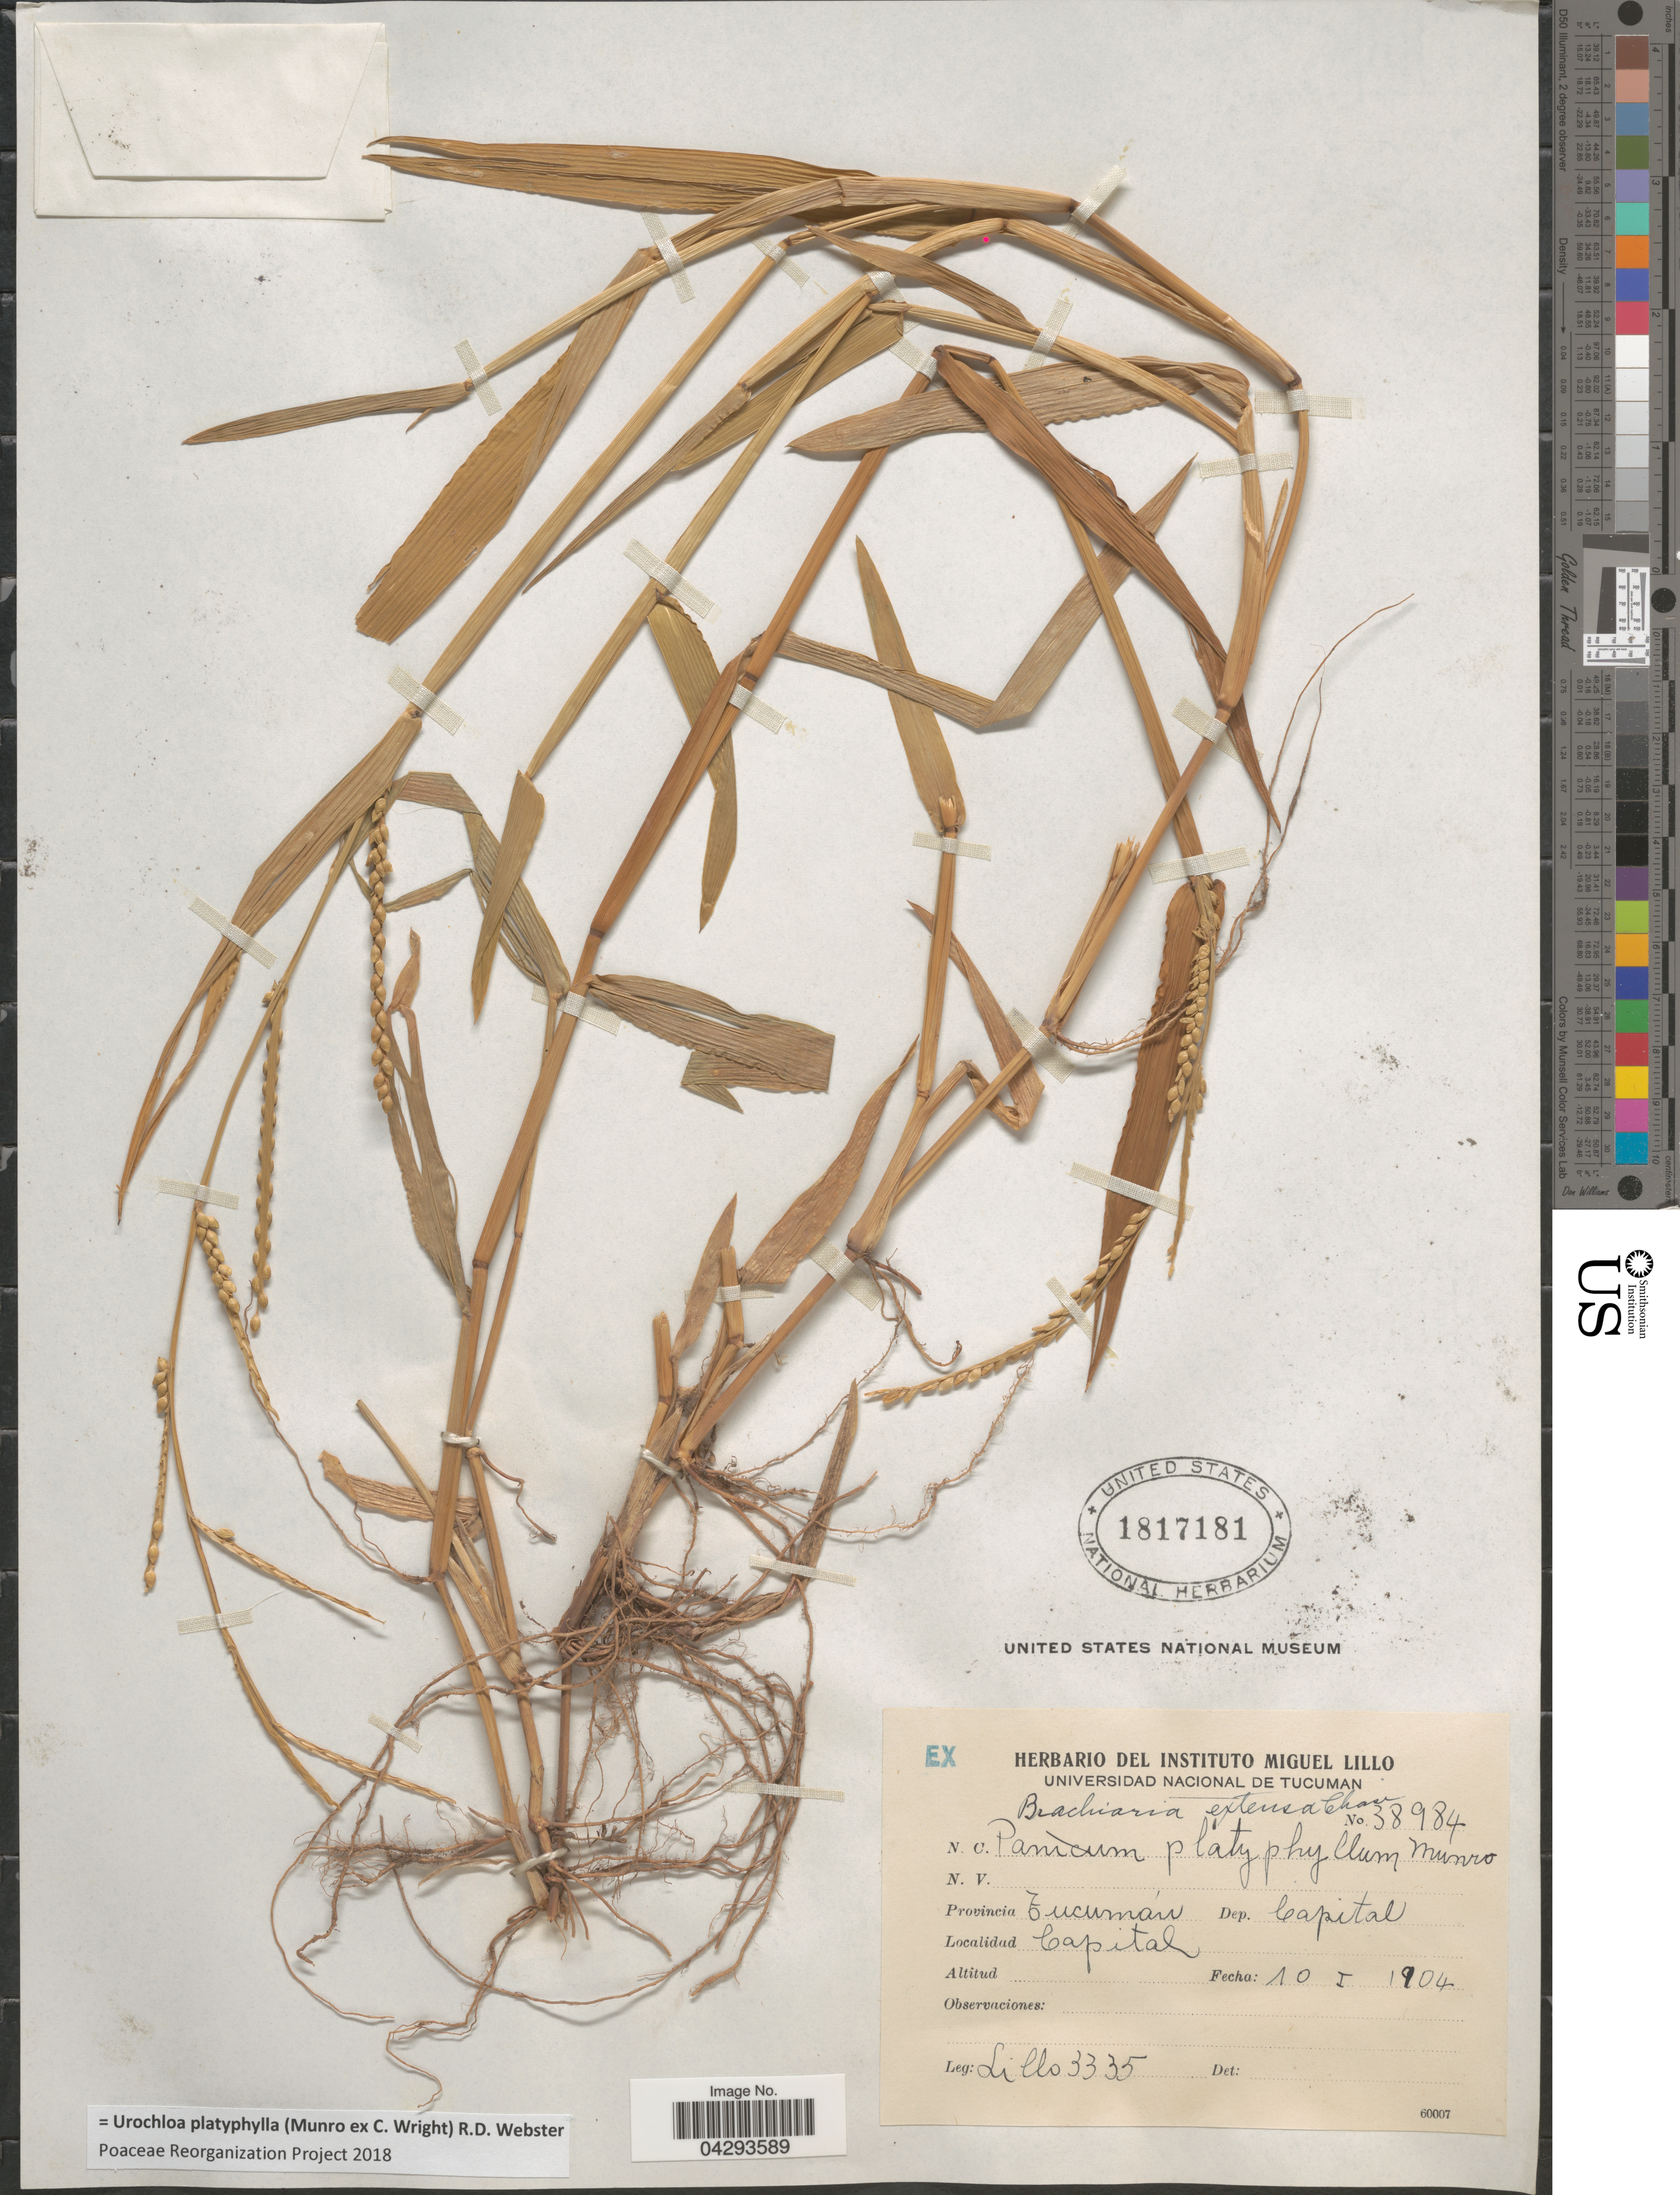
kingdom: Plantae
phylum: Tracheophyta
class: Liliopsida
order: Poales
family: Poaceae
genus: Urochloa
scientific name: Urochloa platyphylla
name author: (Munro ex C. Wright) R.D. Webster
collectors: M. Lillo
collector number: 38984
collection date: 1904-01-10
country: Argentina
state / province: Tucuman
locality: Dep. Capital. Capital.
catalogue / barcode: US 1817181